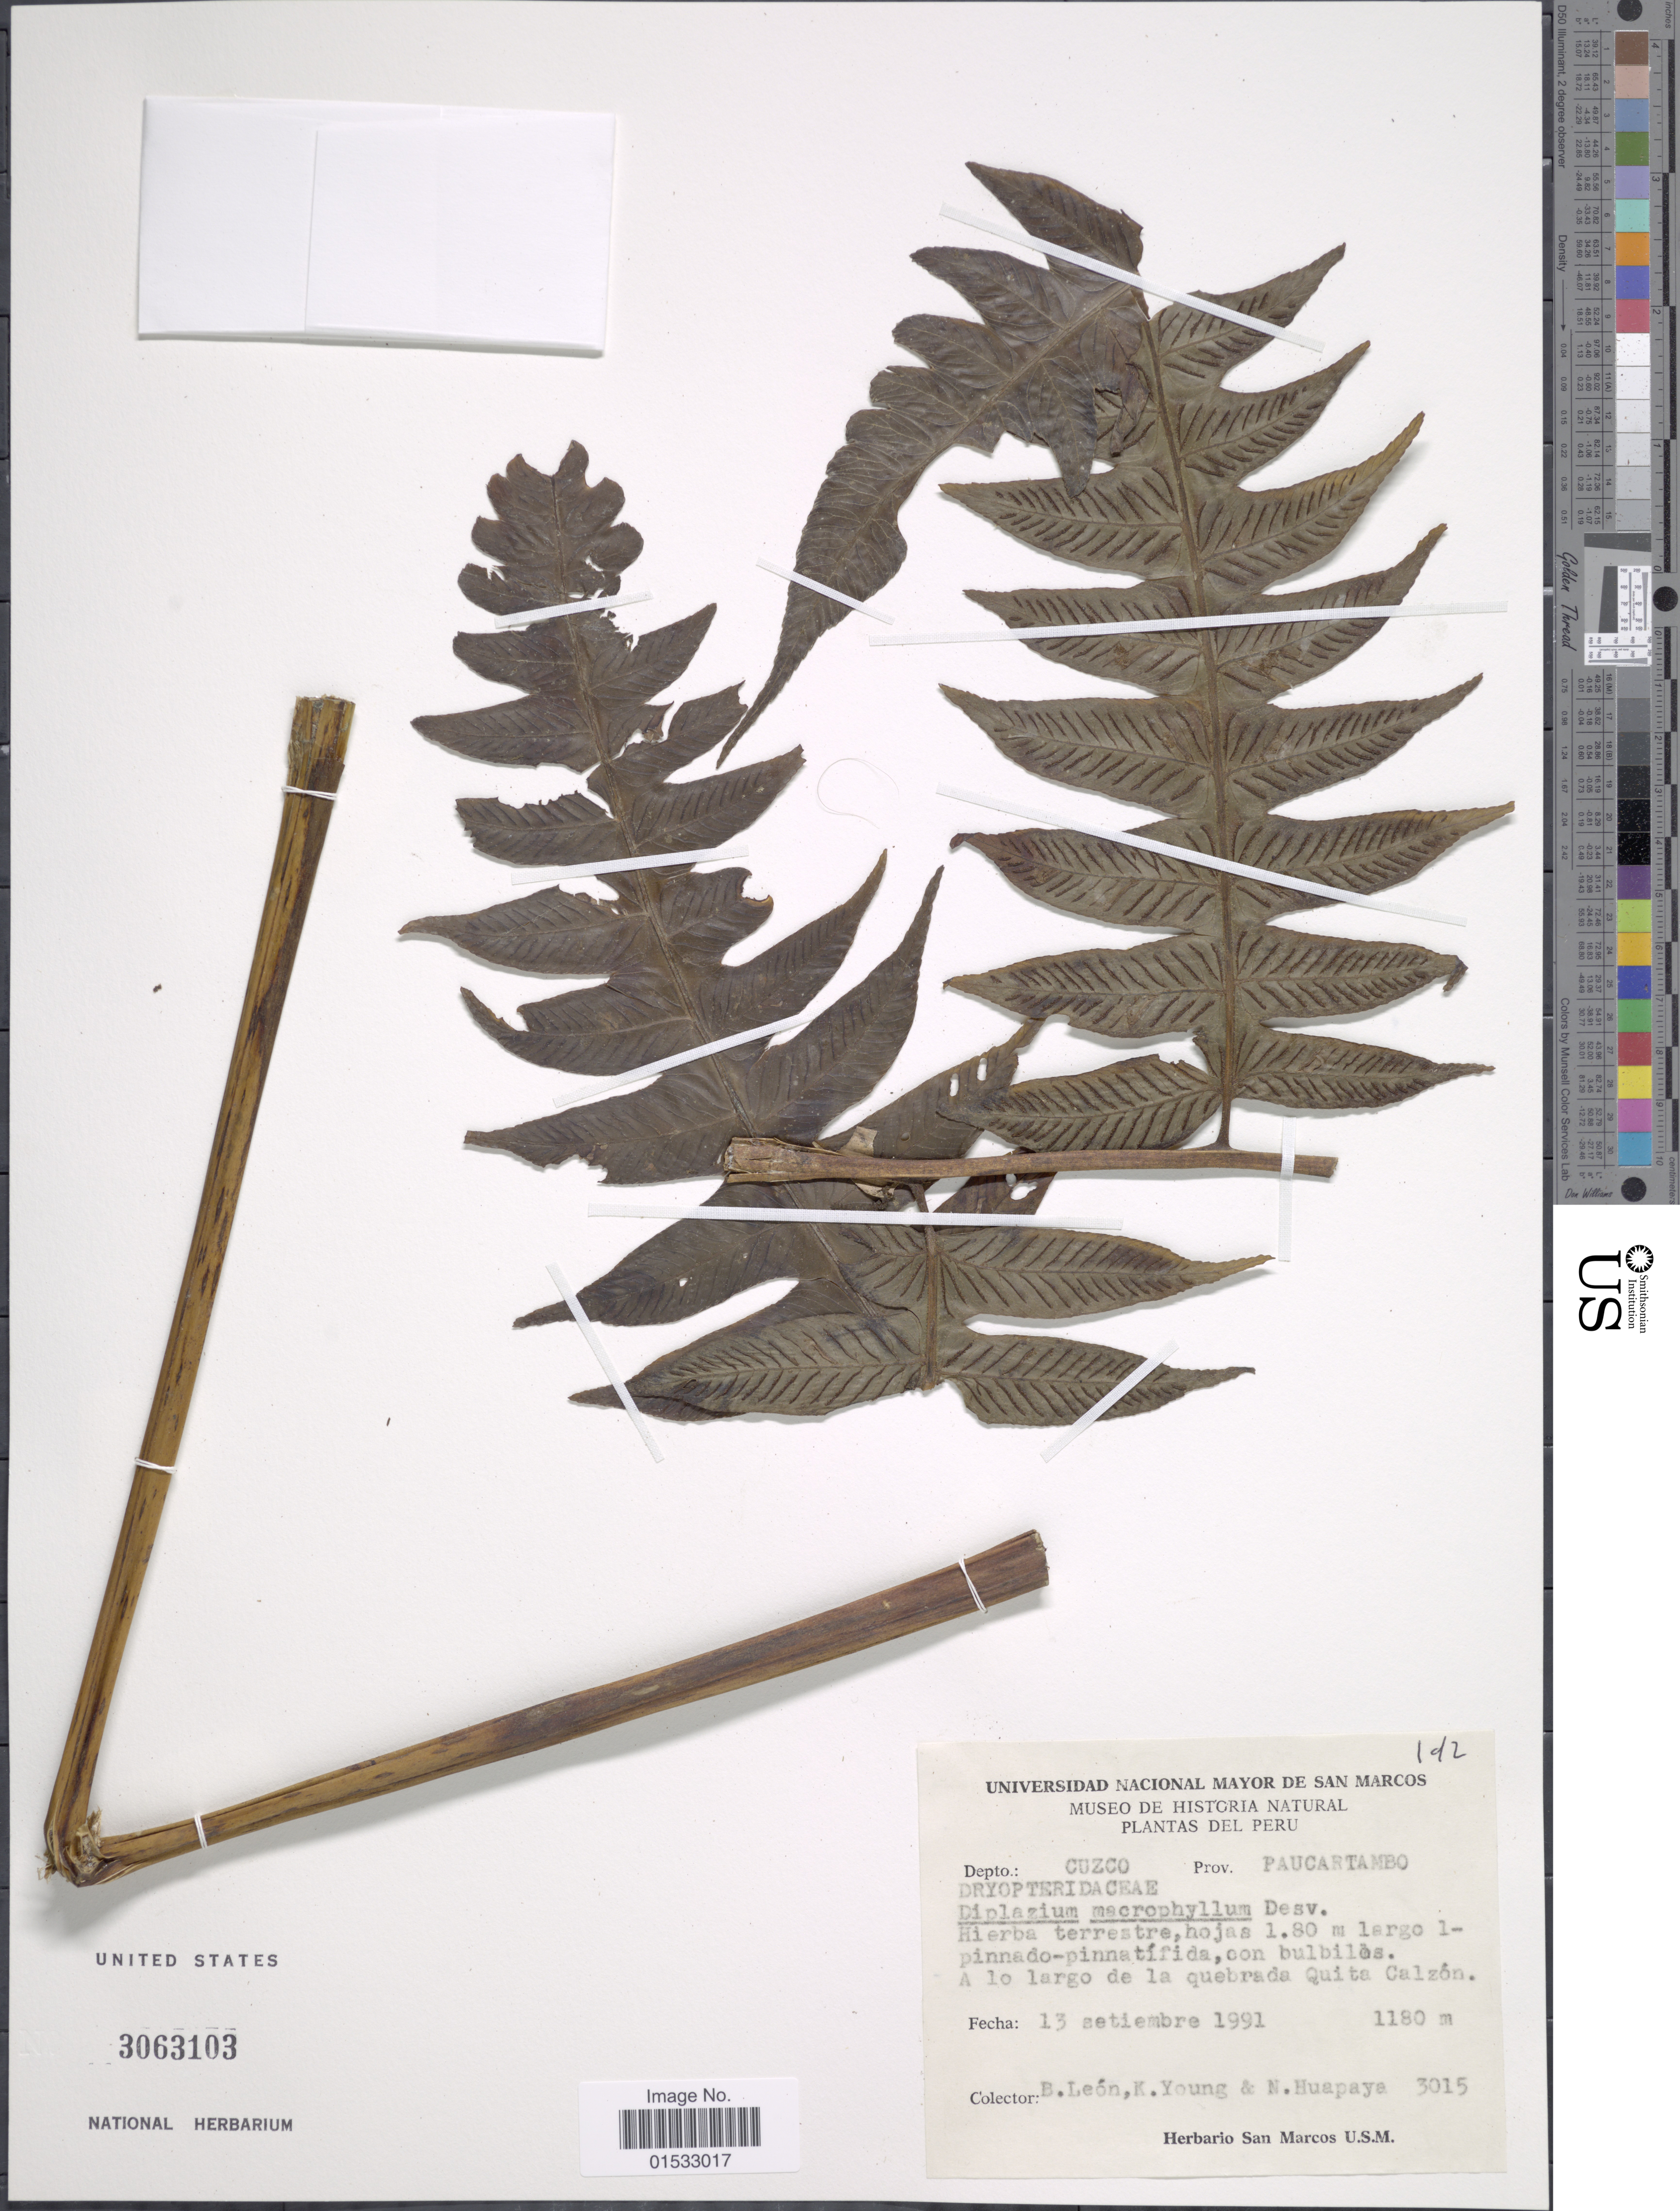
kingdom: Plantae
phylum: Tracheophyta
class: Polypodiopsida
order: Polypodiales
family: Athyriaceae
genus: Diplazium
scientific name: Diplazium macrophyllum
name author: Desv.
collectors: B. León, K. Young & N. Huapaya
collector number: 3015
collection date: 1991-09-13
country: Peru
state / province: Cusco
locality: Paucartambo, a no largo de la quebrada Quita Calzón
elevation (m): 1180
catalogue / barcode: US 3063103